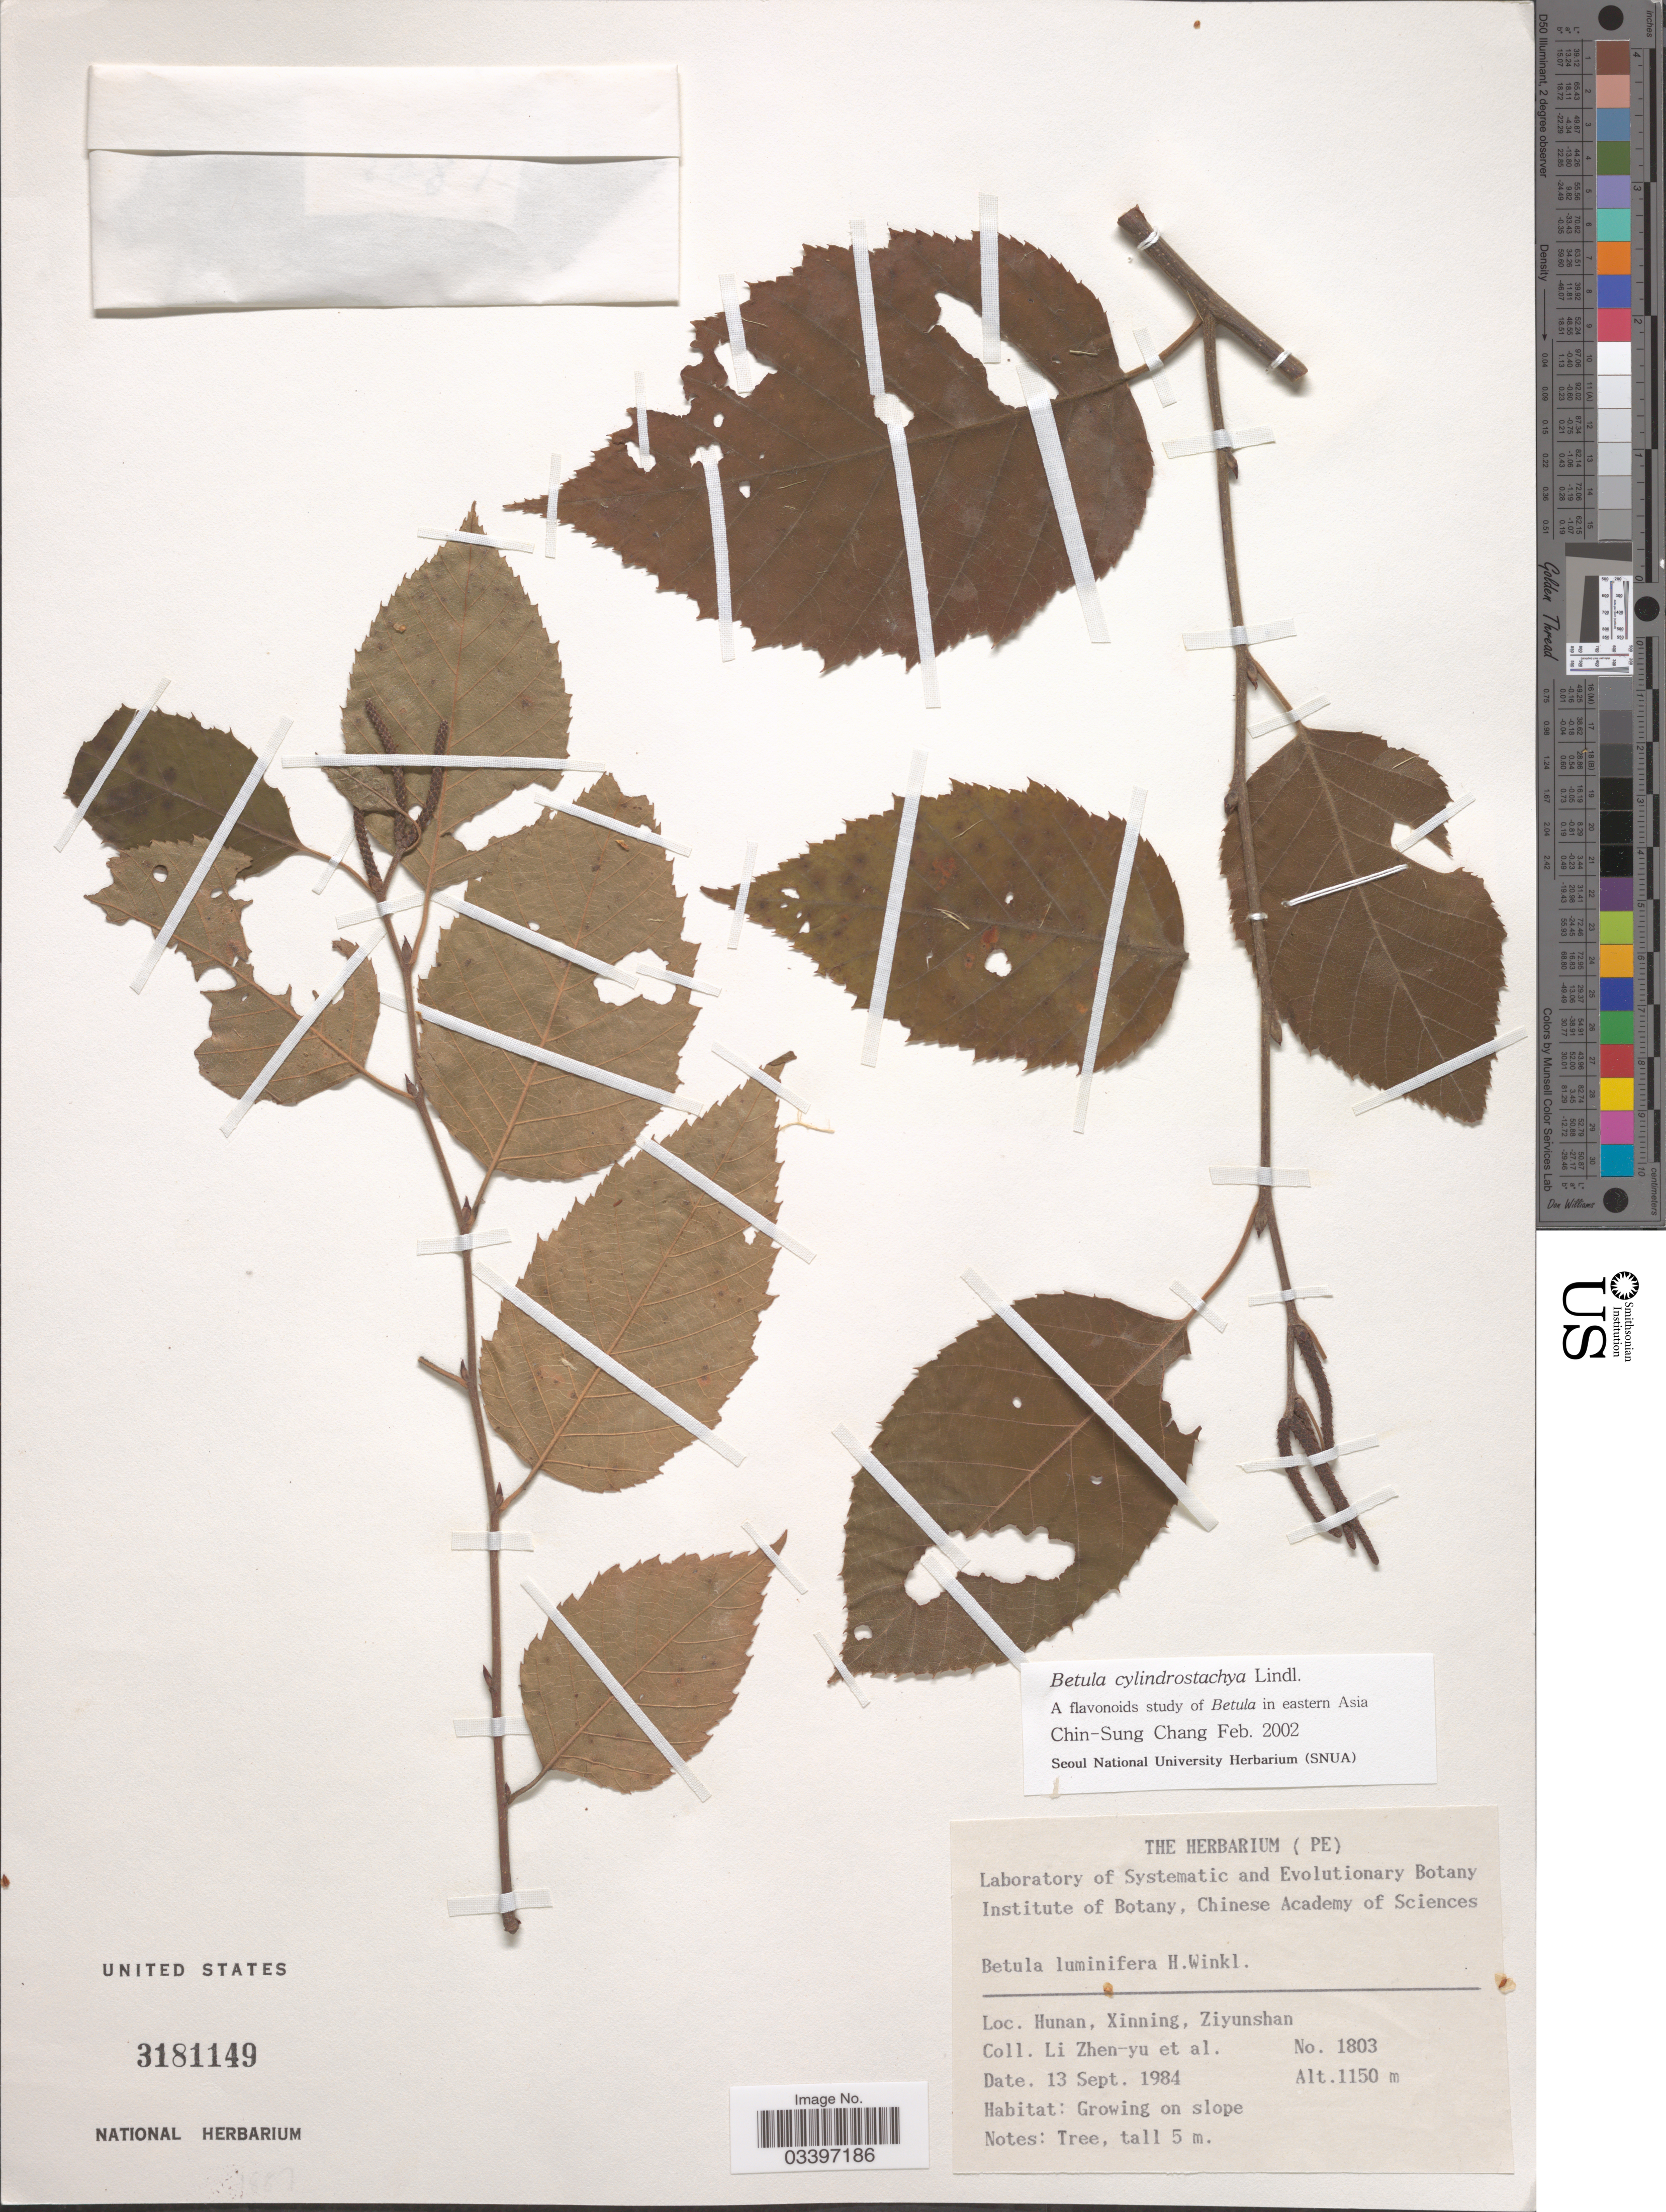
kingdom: Plantae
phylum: Tracheophyta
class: Magnoliopsida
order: Fagales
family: Betulaceae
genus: Betula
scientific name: Betula cylindrostachys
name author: Lindl. ex Wall.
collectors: Z. Y. Li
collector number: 1803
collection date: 1984-09-13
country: China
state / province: Hunan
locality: Xinning, Ziyunshan.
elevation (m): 1150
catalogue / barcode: US 3181149